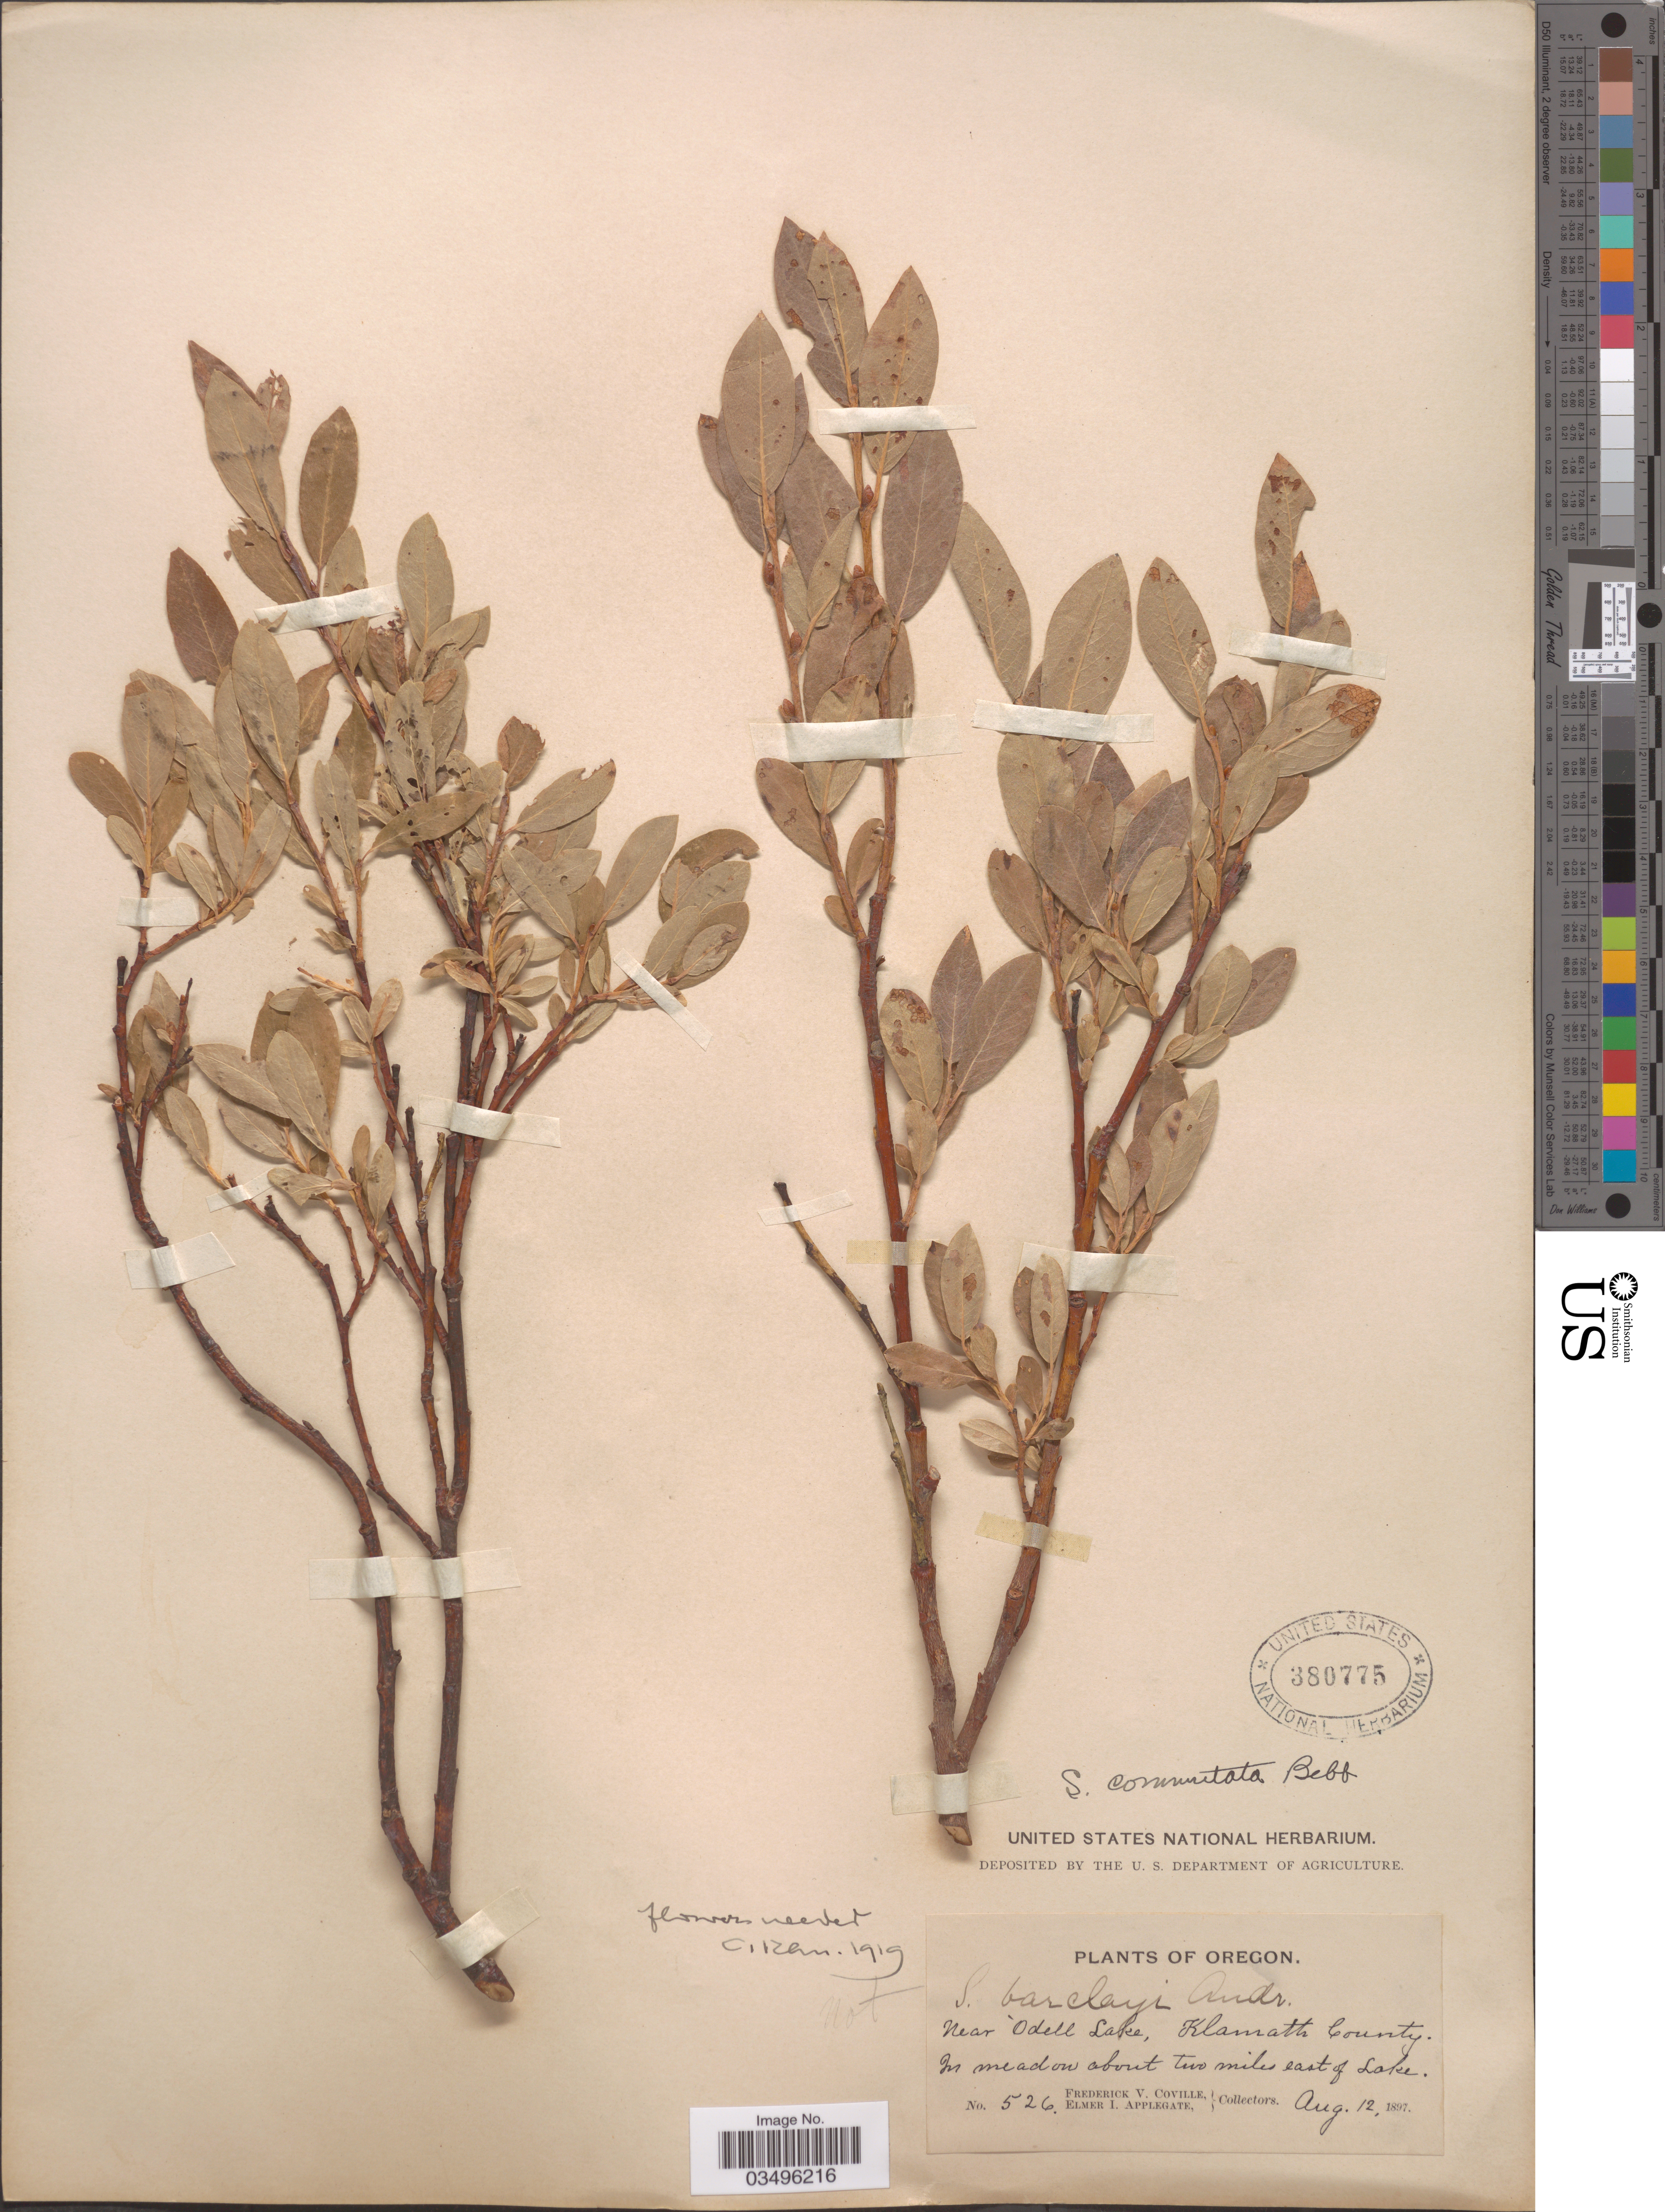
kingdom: Plantae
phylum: Tracheophyta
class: Magnoliopsida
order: Malpighiales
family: Salicaceae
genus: Salix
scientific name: Salix commutata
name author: Bebb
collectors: F. V. Coville & E. I. Applegate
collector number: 526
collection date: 1897-08-12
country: United States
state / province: Oregon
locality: Near Odell Lake, Klamath County. In meadow about two miles east of Lake.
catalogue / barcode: US 380775